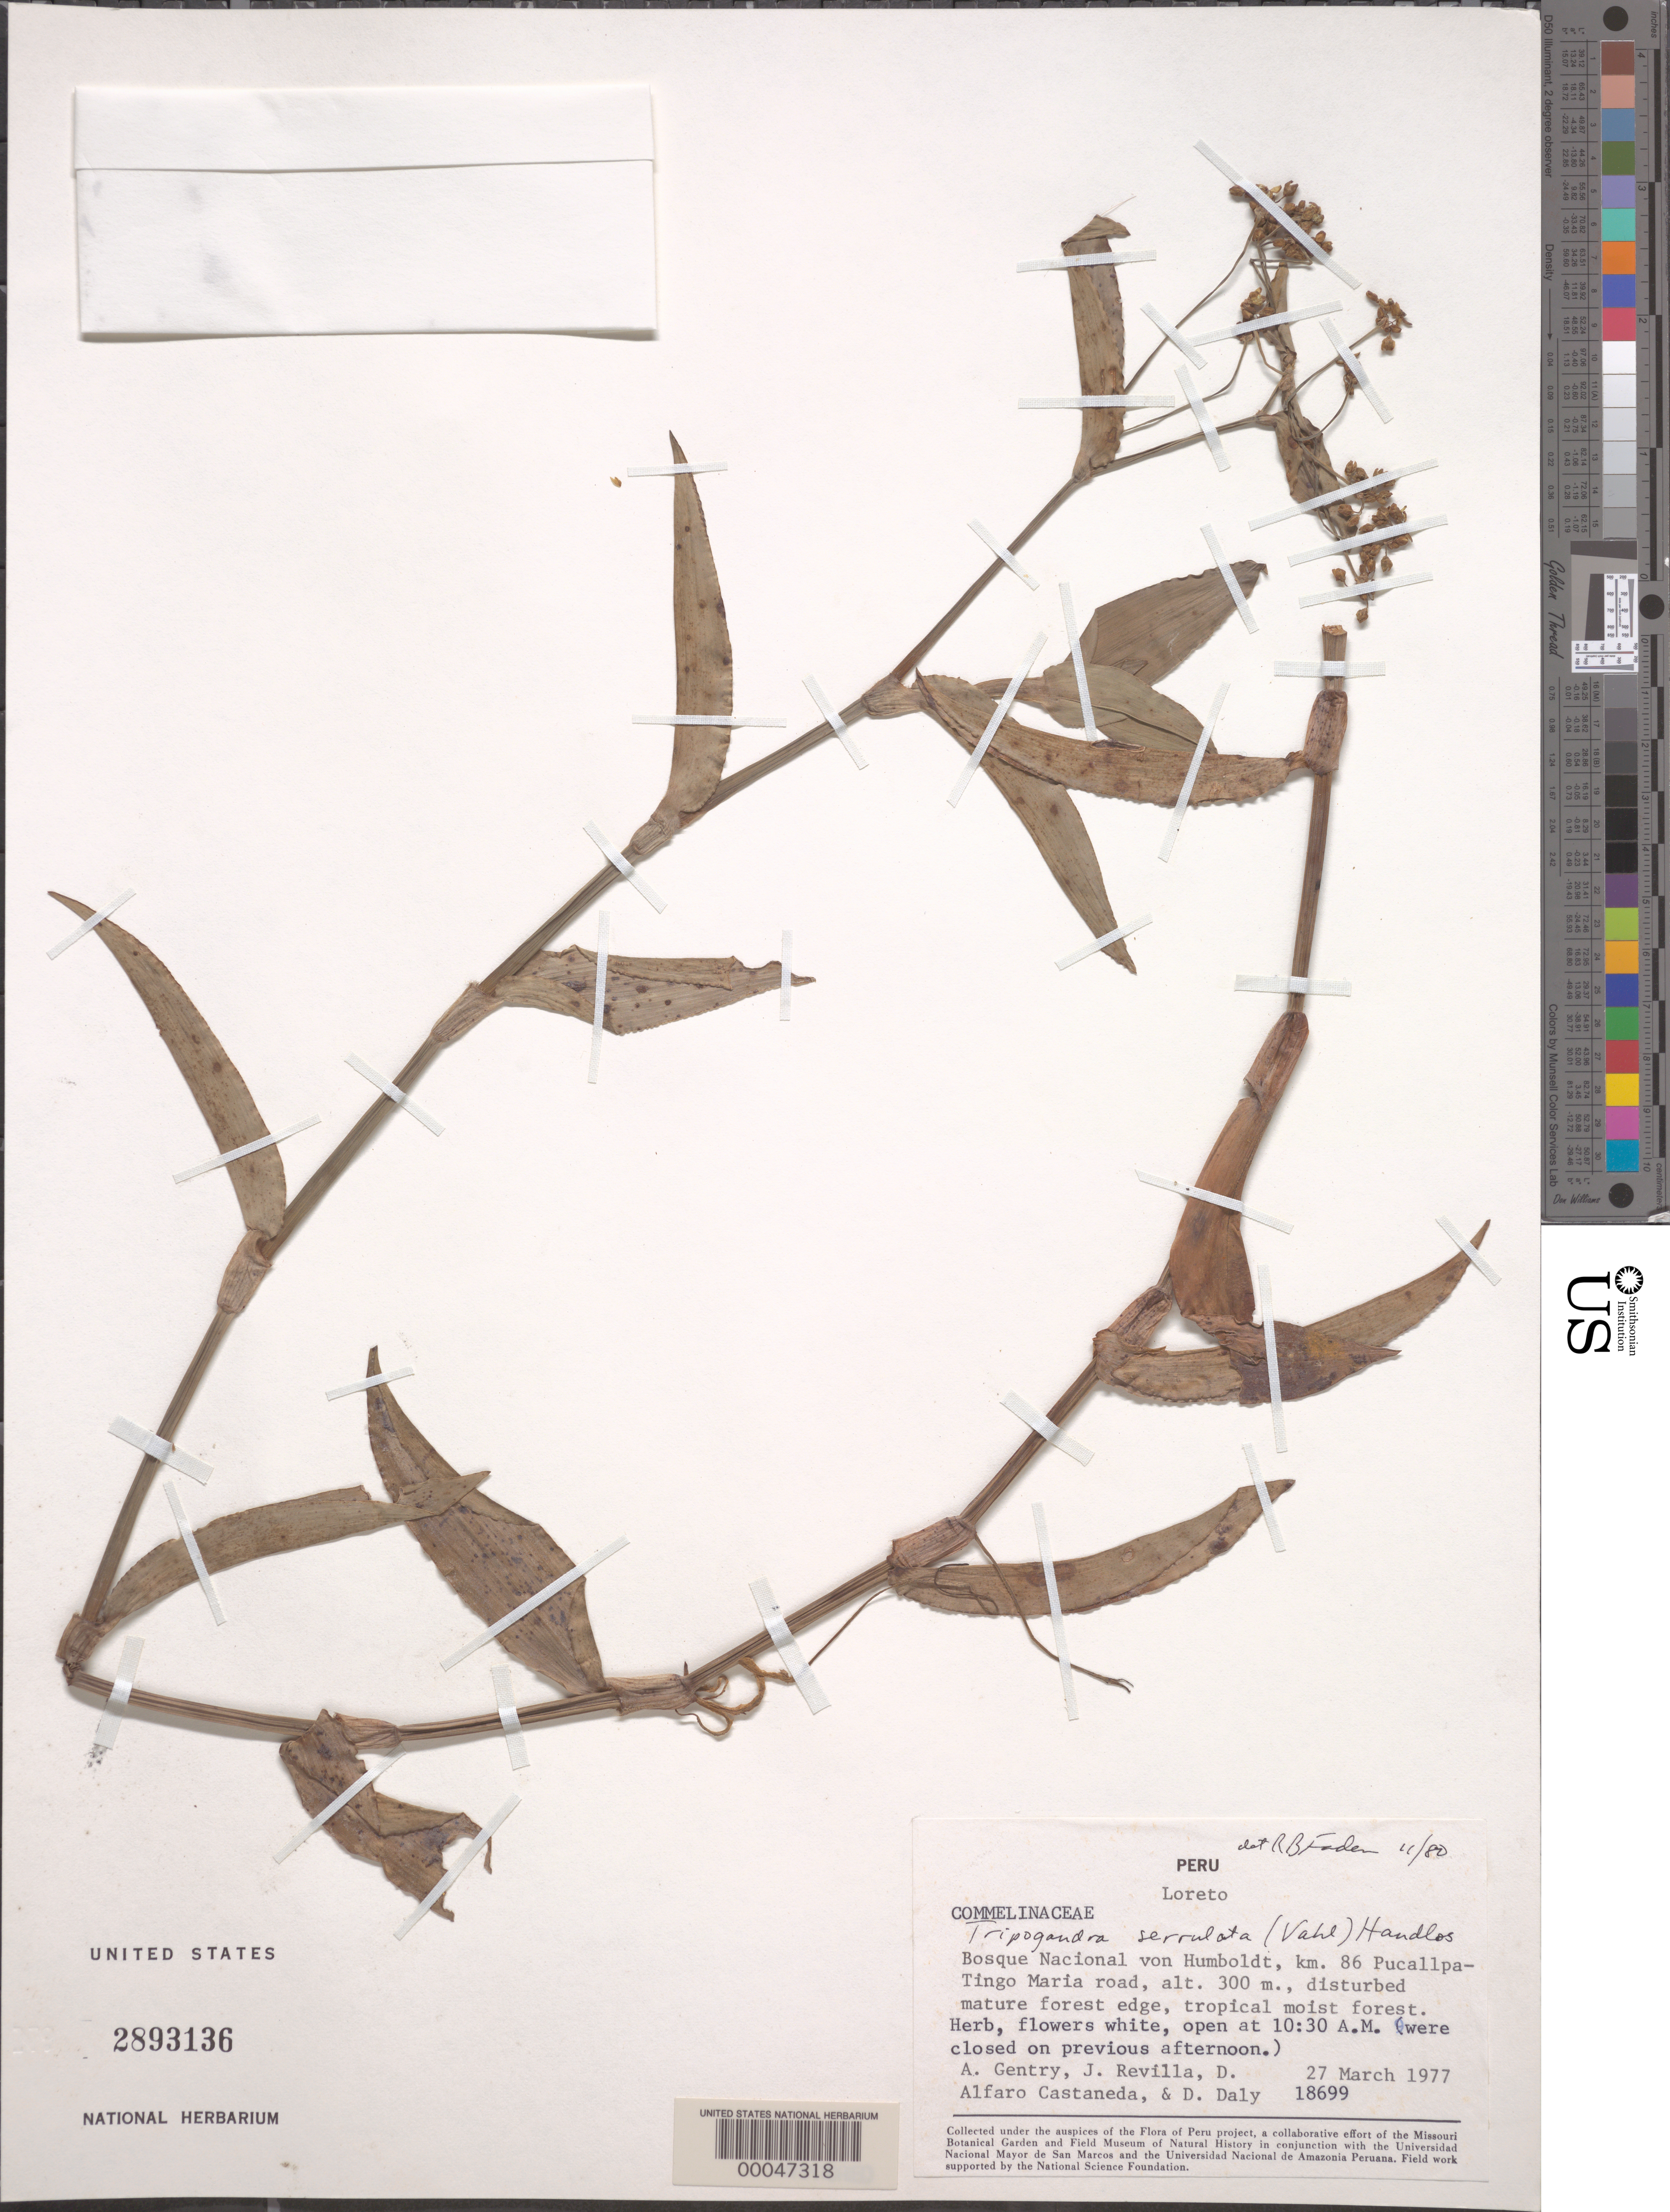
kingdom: Plantae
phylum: Tracheophyta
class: Liliopsida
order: Commelinales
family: Commelinaceae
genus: Tripogandra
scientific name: Tripogandra serrulata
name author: (Vahl) Handlos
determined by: Faden, Robert B., (US), Smithsonian Institution - National Museum of Natural History (UNITED STATES)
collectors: A. H. Gentry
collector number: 18699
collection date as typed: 27 Mar 1977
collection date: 1977-03-27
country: Peru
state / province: Loreto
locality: Bosque nacional von humboldt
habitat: Disturbed edge, tropical forest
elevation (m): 300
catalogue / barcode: US 2893136